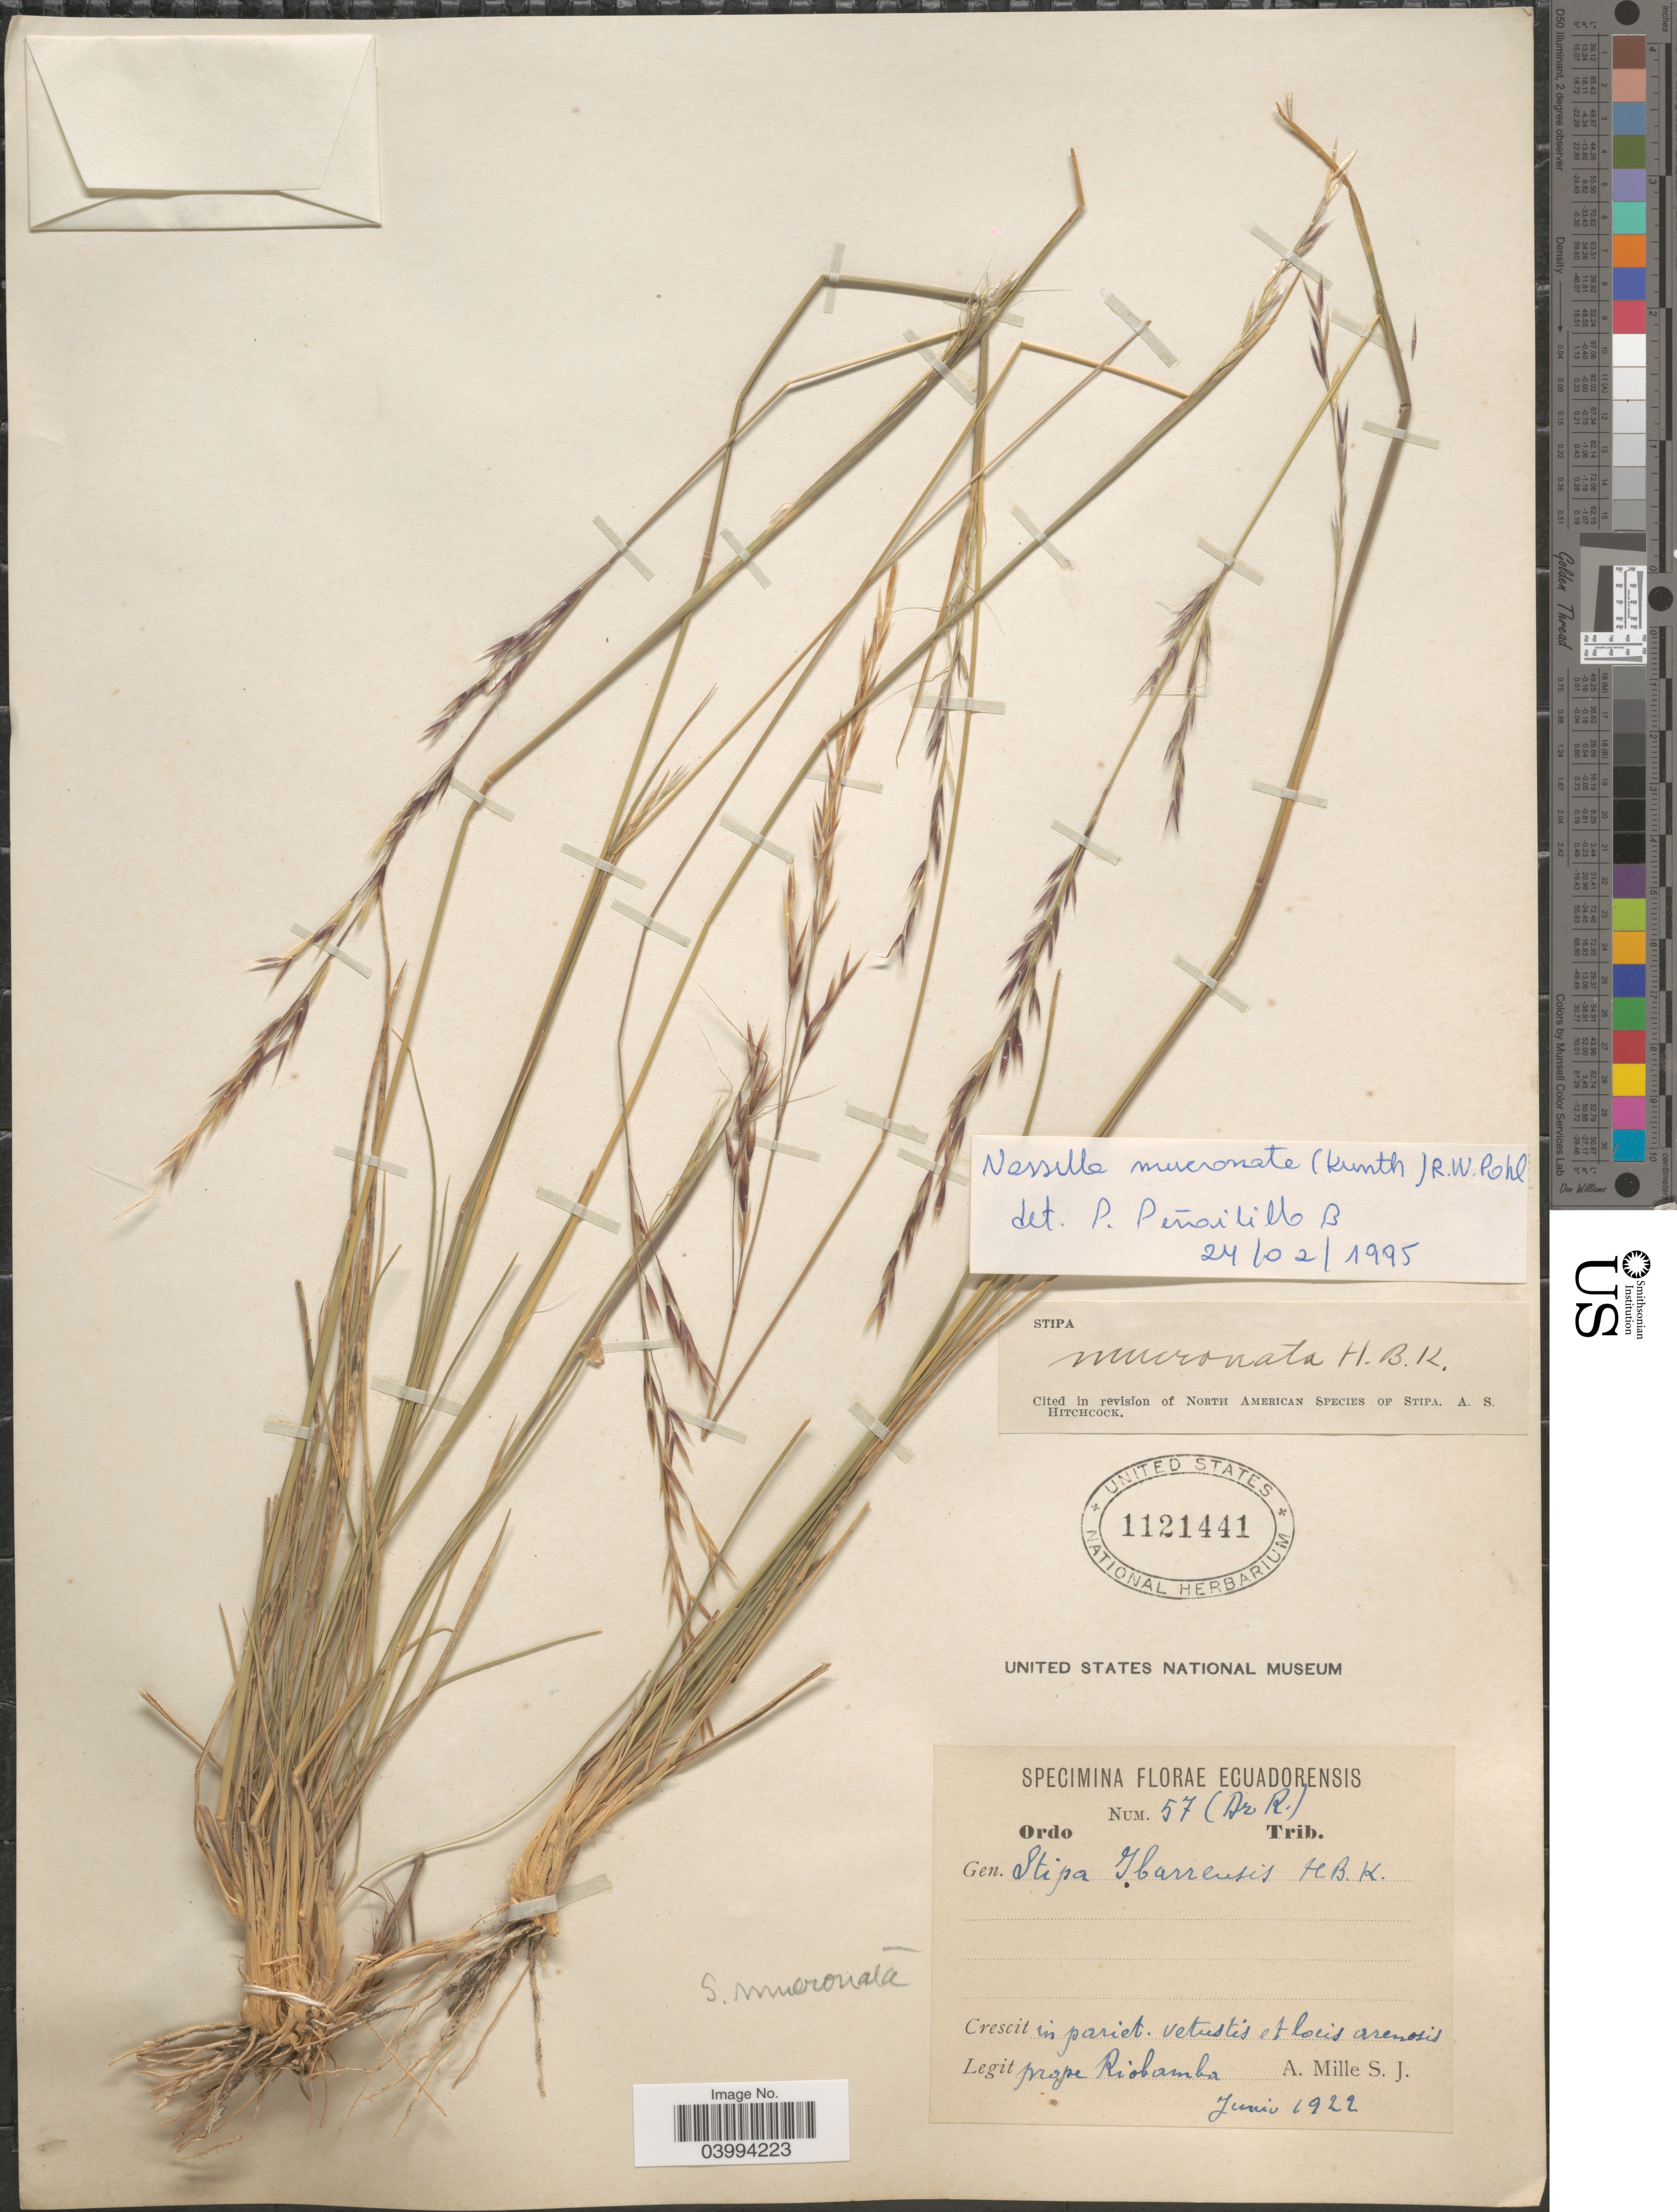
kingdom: Plantae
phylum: Tracheophyta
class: Liliopsida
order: Poales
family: Poaceae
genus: Nassella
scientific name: Nassella mucronata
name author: (Kunth) R.W. Pohl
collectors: A. Mille S.J.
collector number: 57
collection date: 1922-06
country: Ecuador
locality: Crescit in pariet. vetustis et locis arenosis, prope Riobamba.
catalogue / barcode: US 1121441